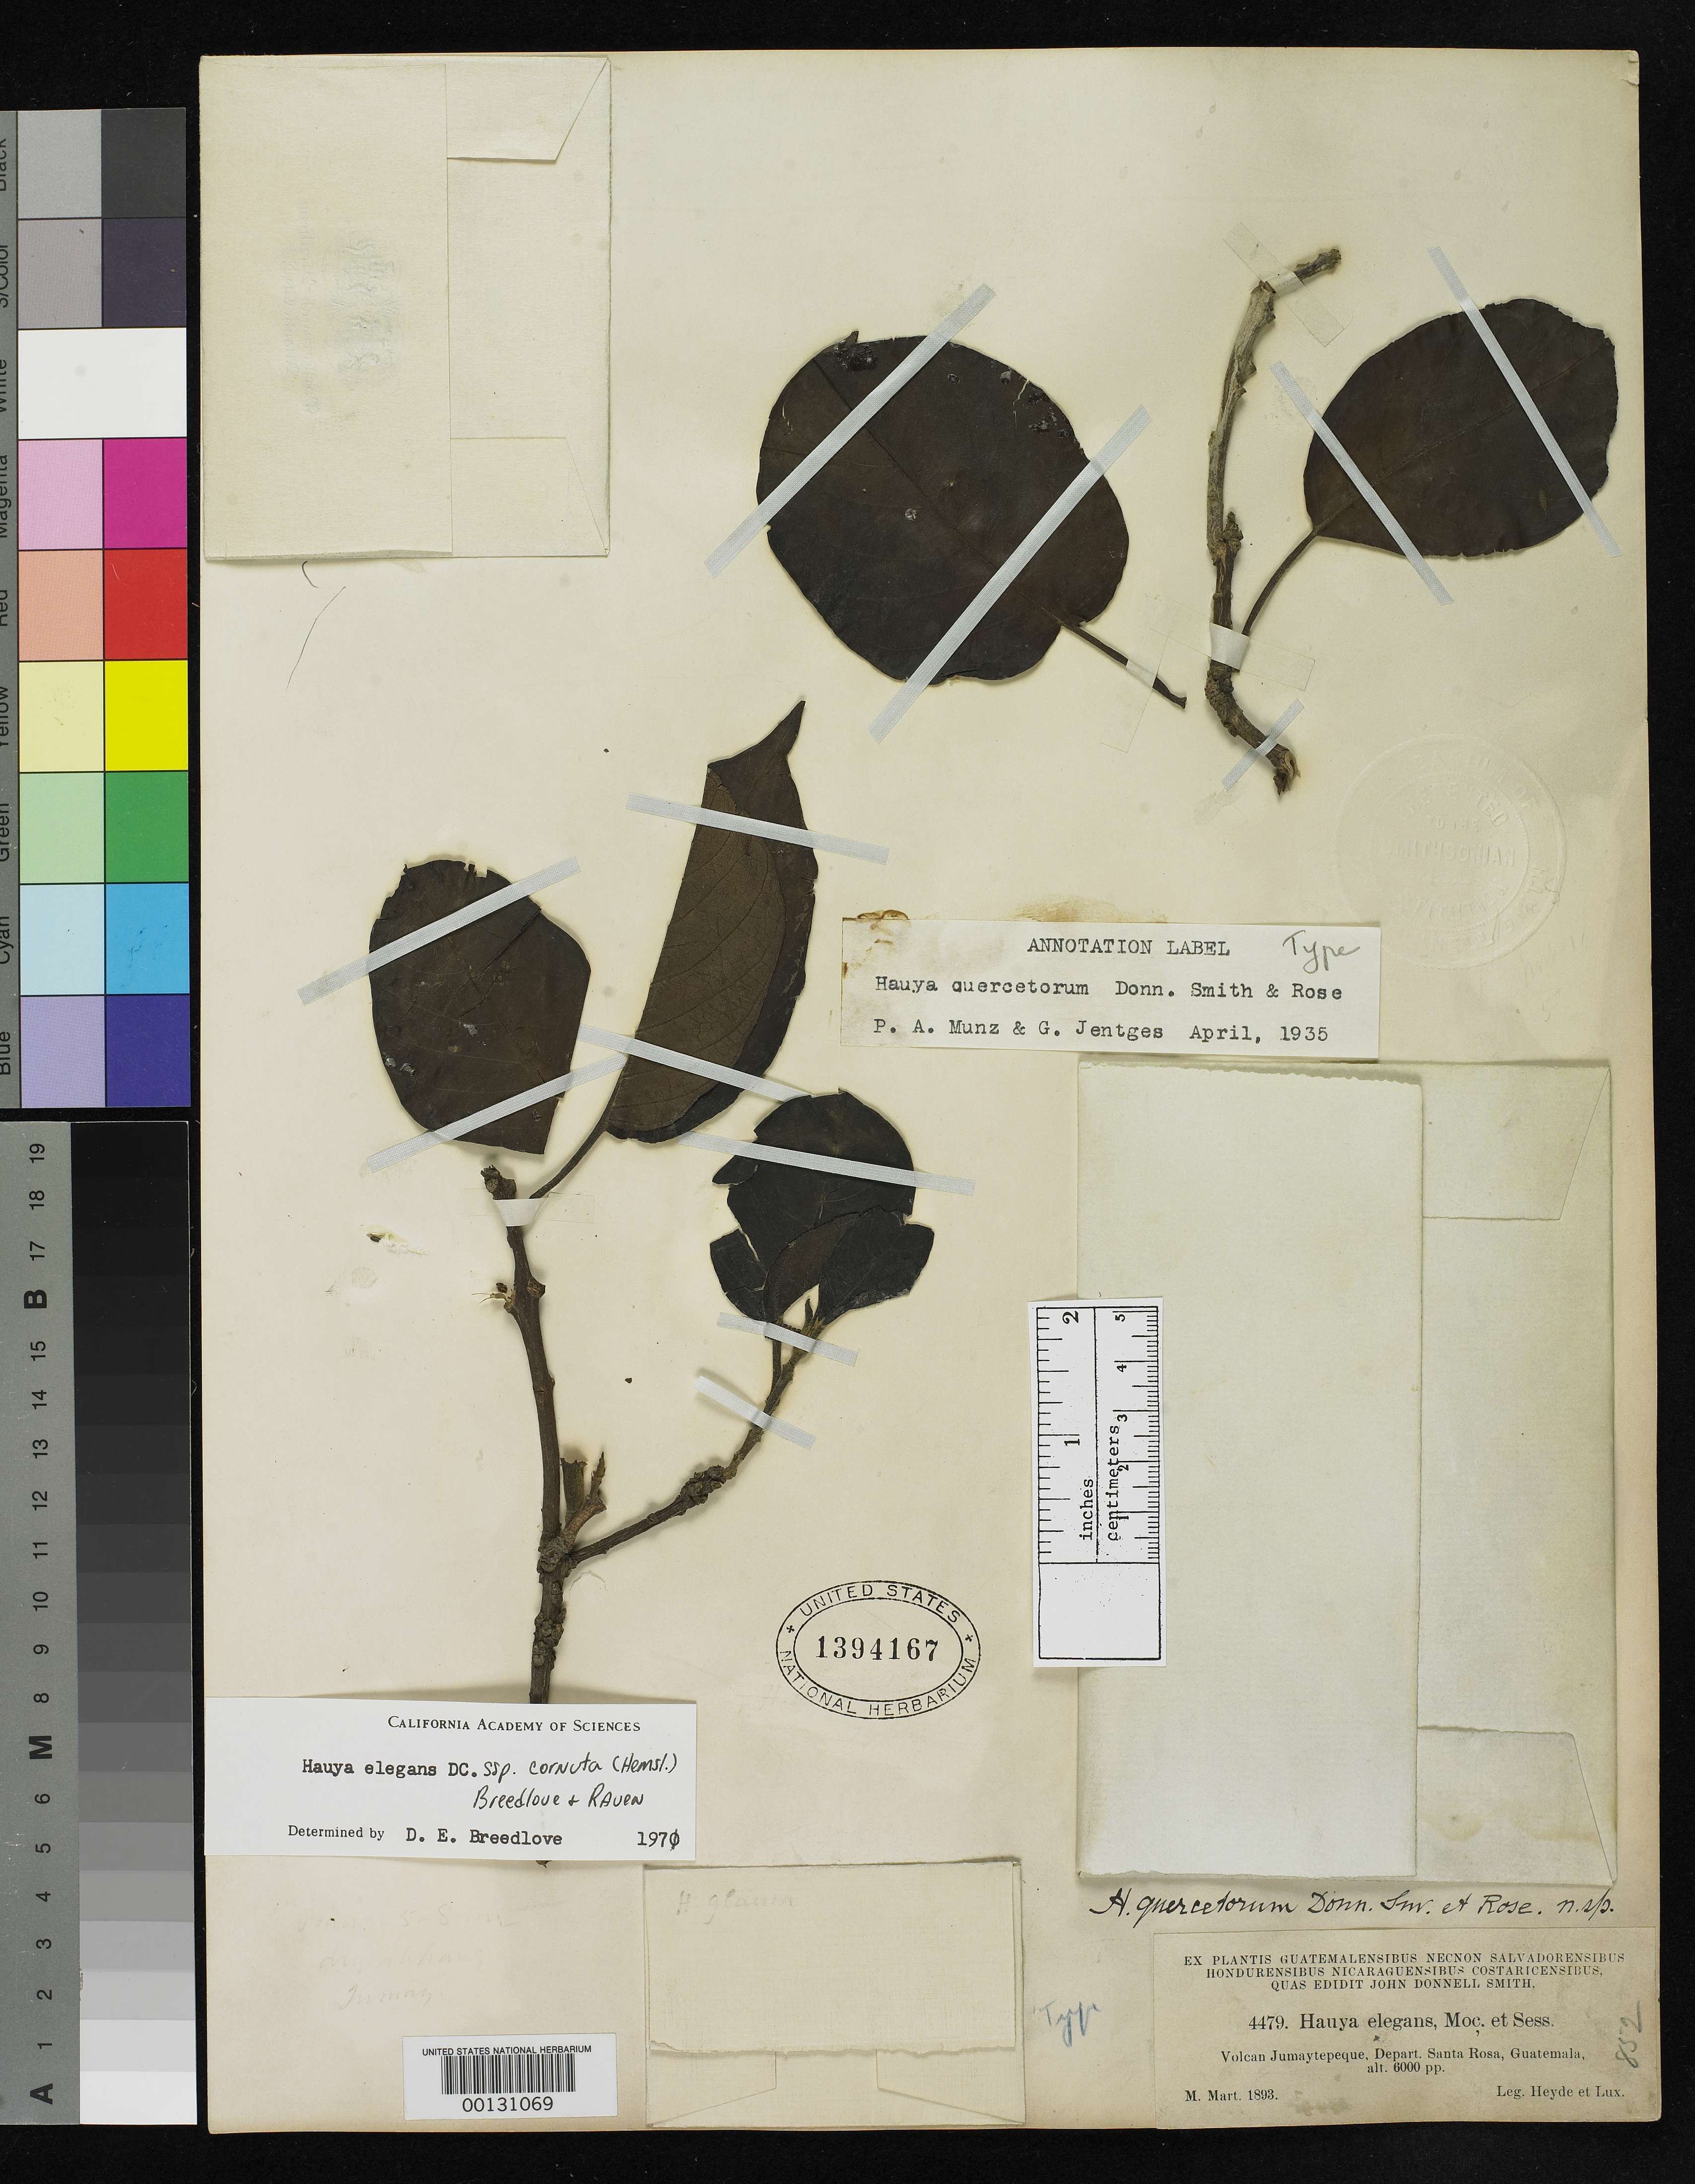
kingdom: Plantae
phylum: Tracheophyta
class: Magnoliopsida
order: Myrtales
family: Onagraceae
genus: Hauya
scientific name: Hauya quercetorum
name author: Donn. Sm. & Rose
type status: Type Collection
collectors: E. T. Heyde & E. Lux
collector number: J.D.S. 4479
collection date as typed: Mar 1893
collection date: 1893-03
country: Guatemala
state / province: Santa Rosa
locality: Jumaytepeque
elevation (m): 1850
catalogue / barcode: US 1394167